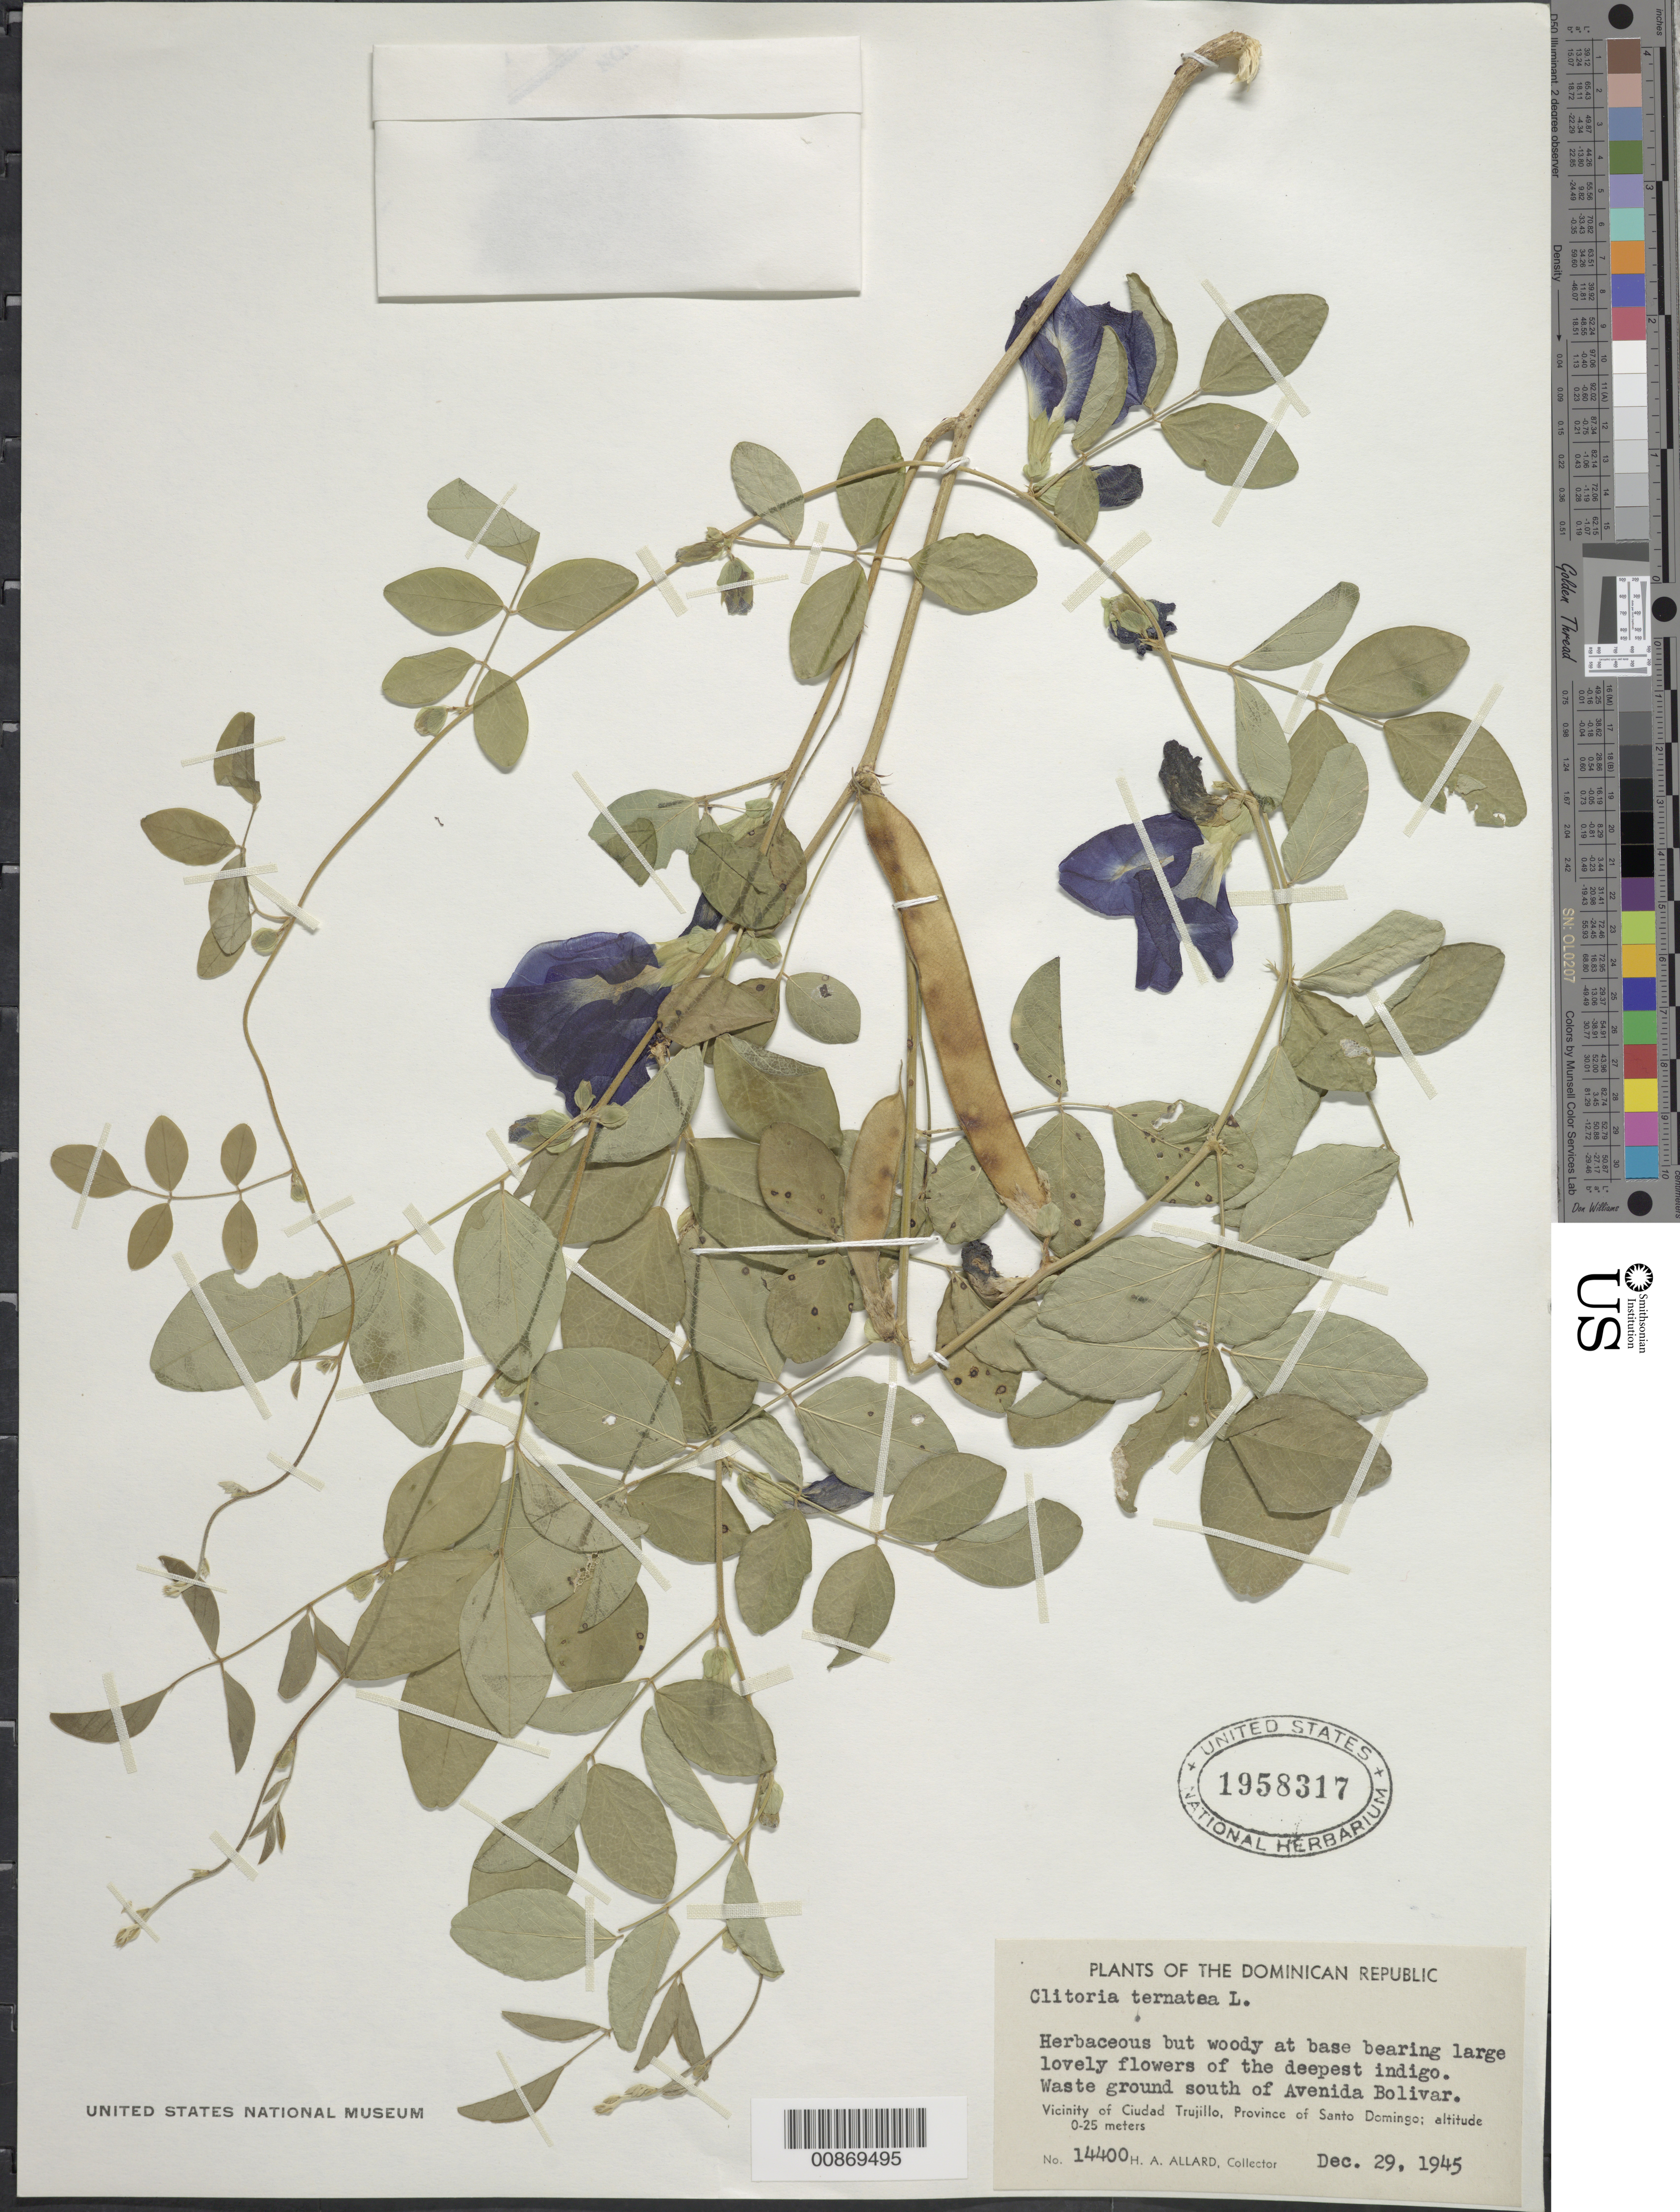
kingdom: Plantae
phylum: Tracheophyta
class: Magnoliopsida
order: Fabales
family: Fabaceae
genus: Clitoria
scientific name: Clitoria ternatea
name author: L.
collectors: H. A. Allard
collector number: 14400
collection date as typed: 29 Dec 1945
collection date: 1945-12-29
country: Dominican Republic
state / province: Distrito Nacional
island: Hispaniola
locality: Vicinity of Ciudad Trujillo, Province of Santo Domingo (obsolete). Waste ground south of Avenida Bolivar.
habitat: Waste ground.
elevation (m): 0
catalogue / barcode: US 1958317